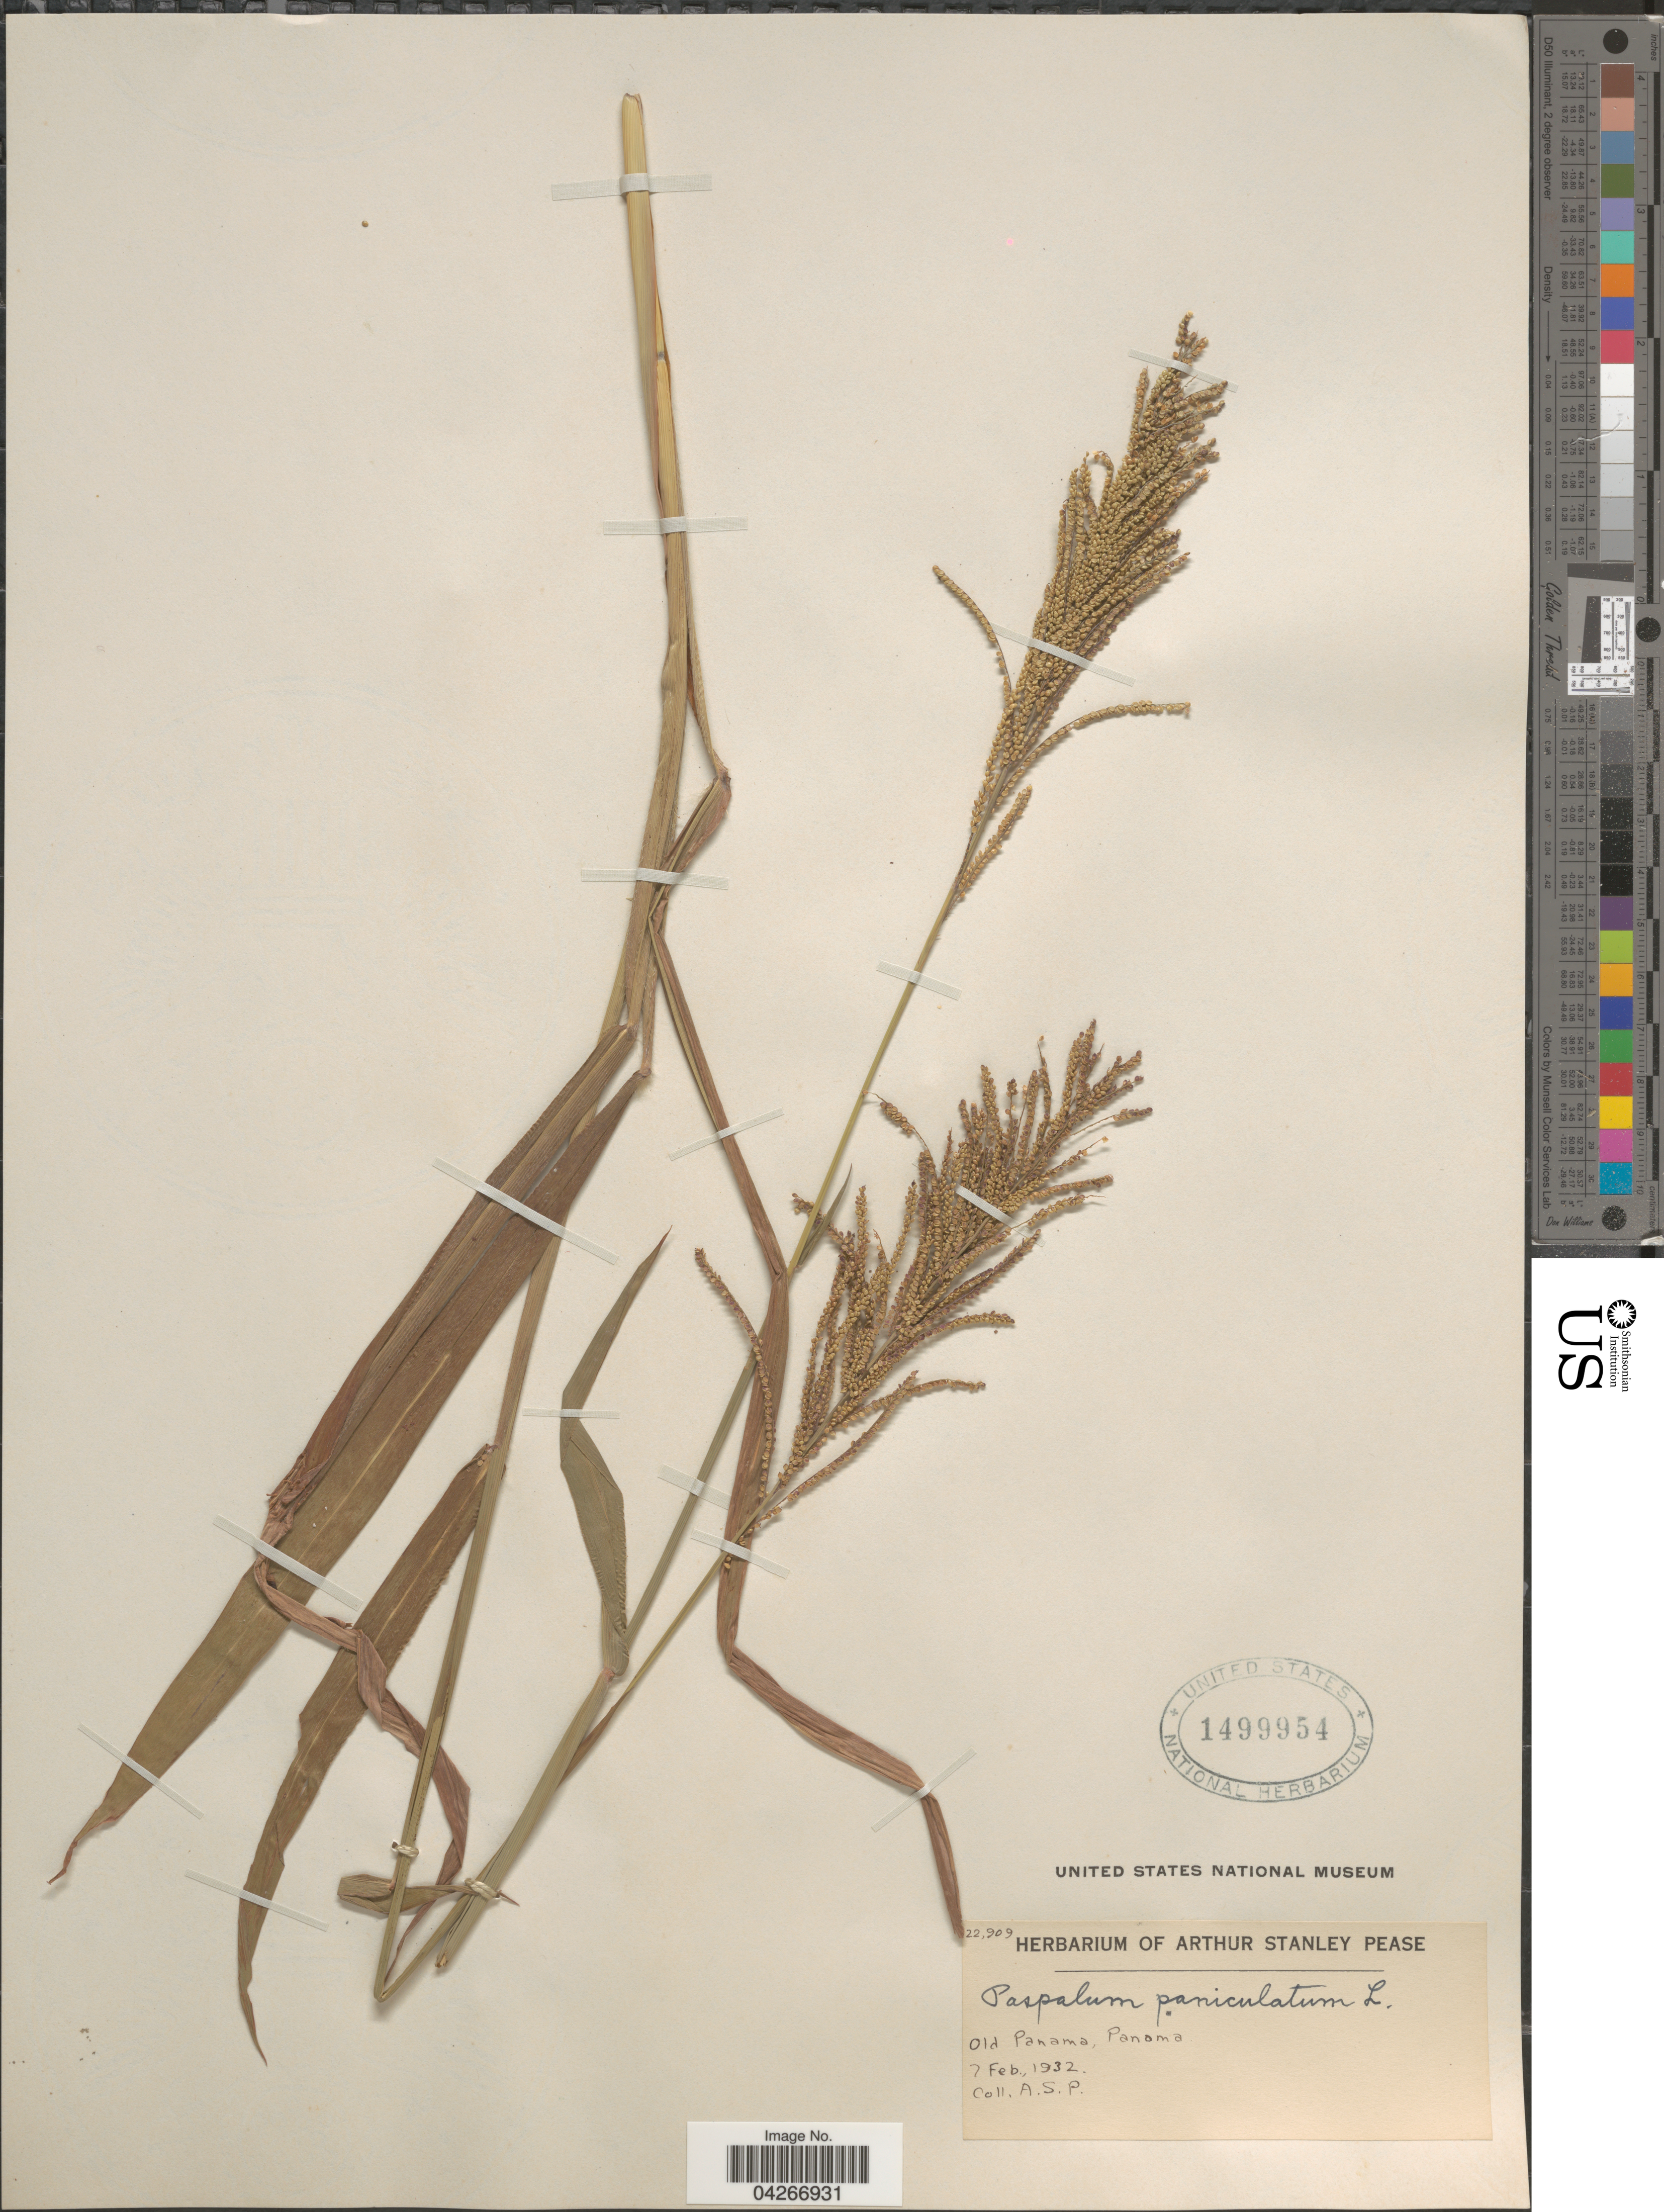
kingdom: Plantae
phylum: Tracheophyta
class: Liliopsida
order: Poales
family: Poaceae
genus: Paspalum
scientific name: Paspalum paniculatum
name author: L.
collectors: A. S. Pease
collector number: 22909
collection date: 1932-02-07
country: Panama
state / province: Panamá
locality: Old Panama.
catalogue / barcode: US 1499954